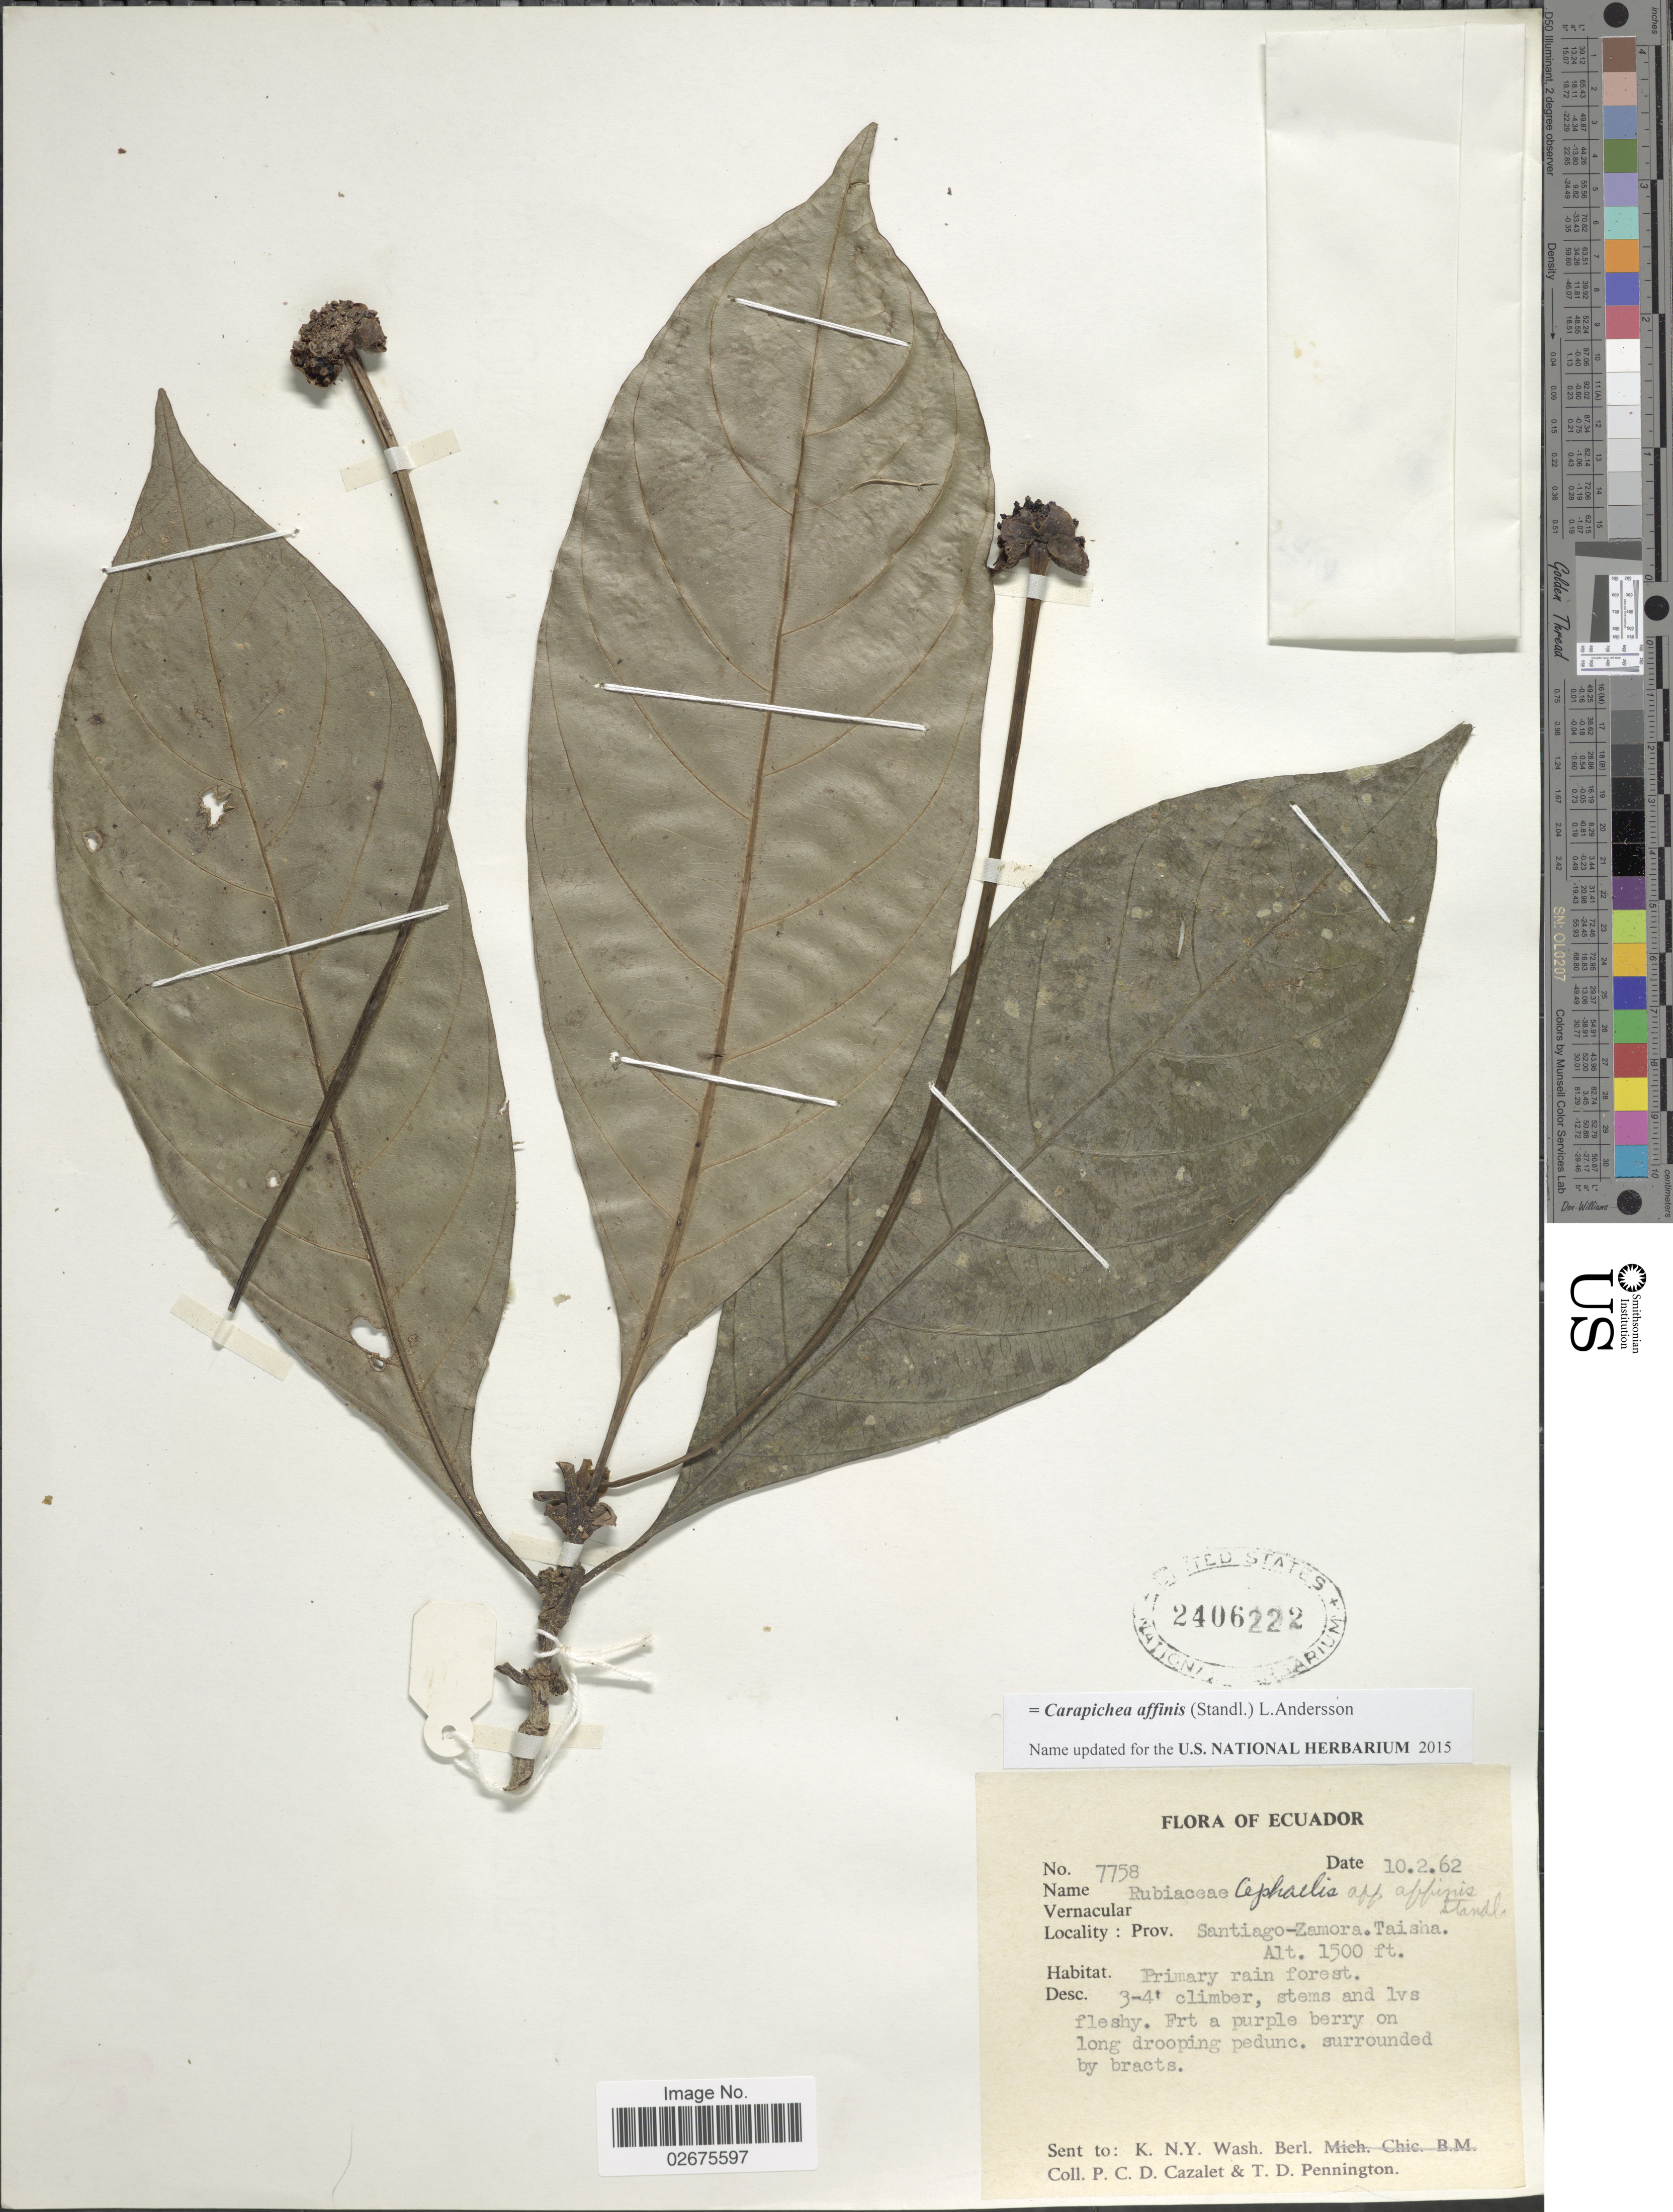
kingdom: Plantae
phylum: Tracheophyta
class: Magnoliopsida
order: Gentianales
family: Rubiaceae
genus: Carapichea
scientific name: Carapichea affinis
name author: (Standl.) L. Andersson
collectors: P. C. D. Cazalet & T. D. Pennington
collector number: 7758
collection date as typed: Transcribed d/m/y: 10/2/62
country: Ecuador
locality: Santiago-Zamora. Taisha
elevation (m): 457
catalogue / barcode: US 2406222